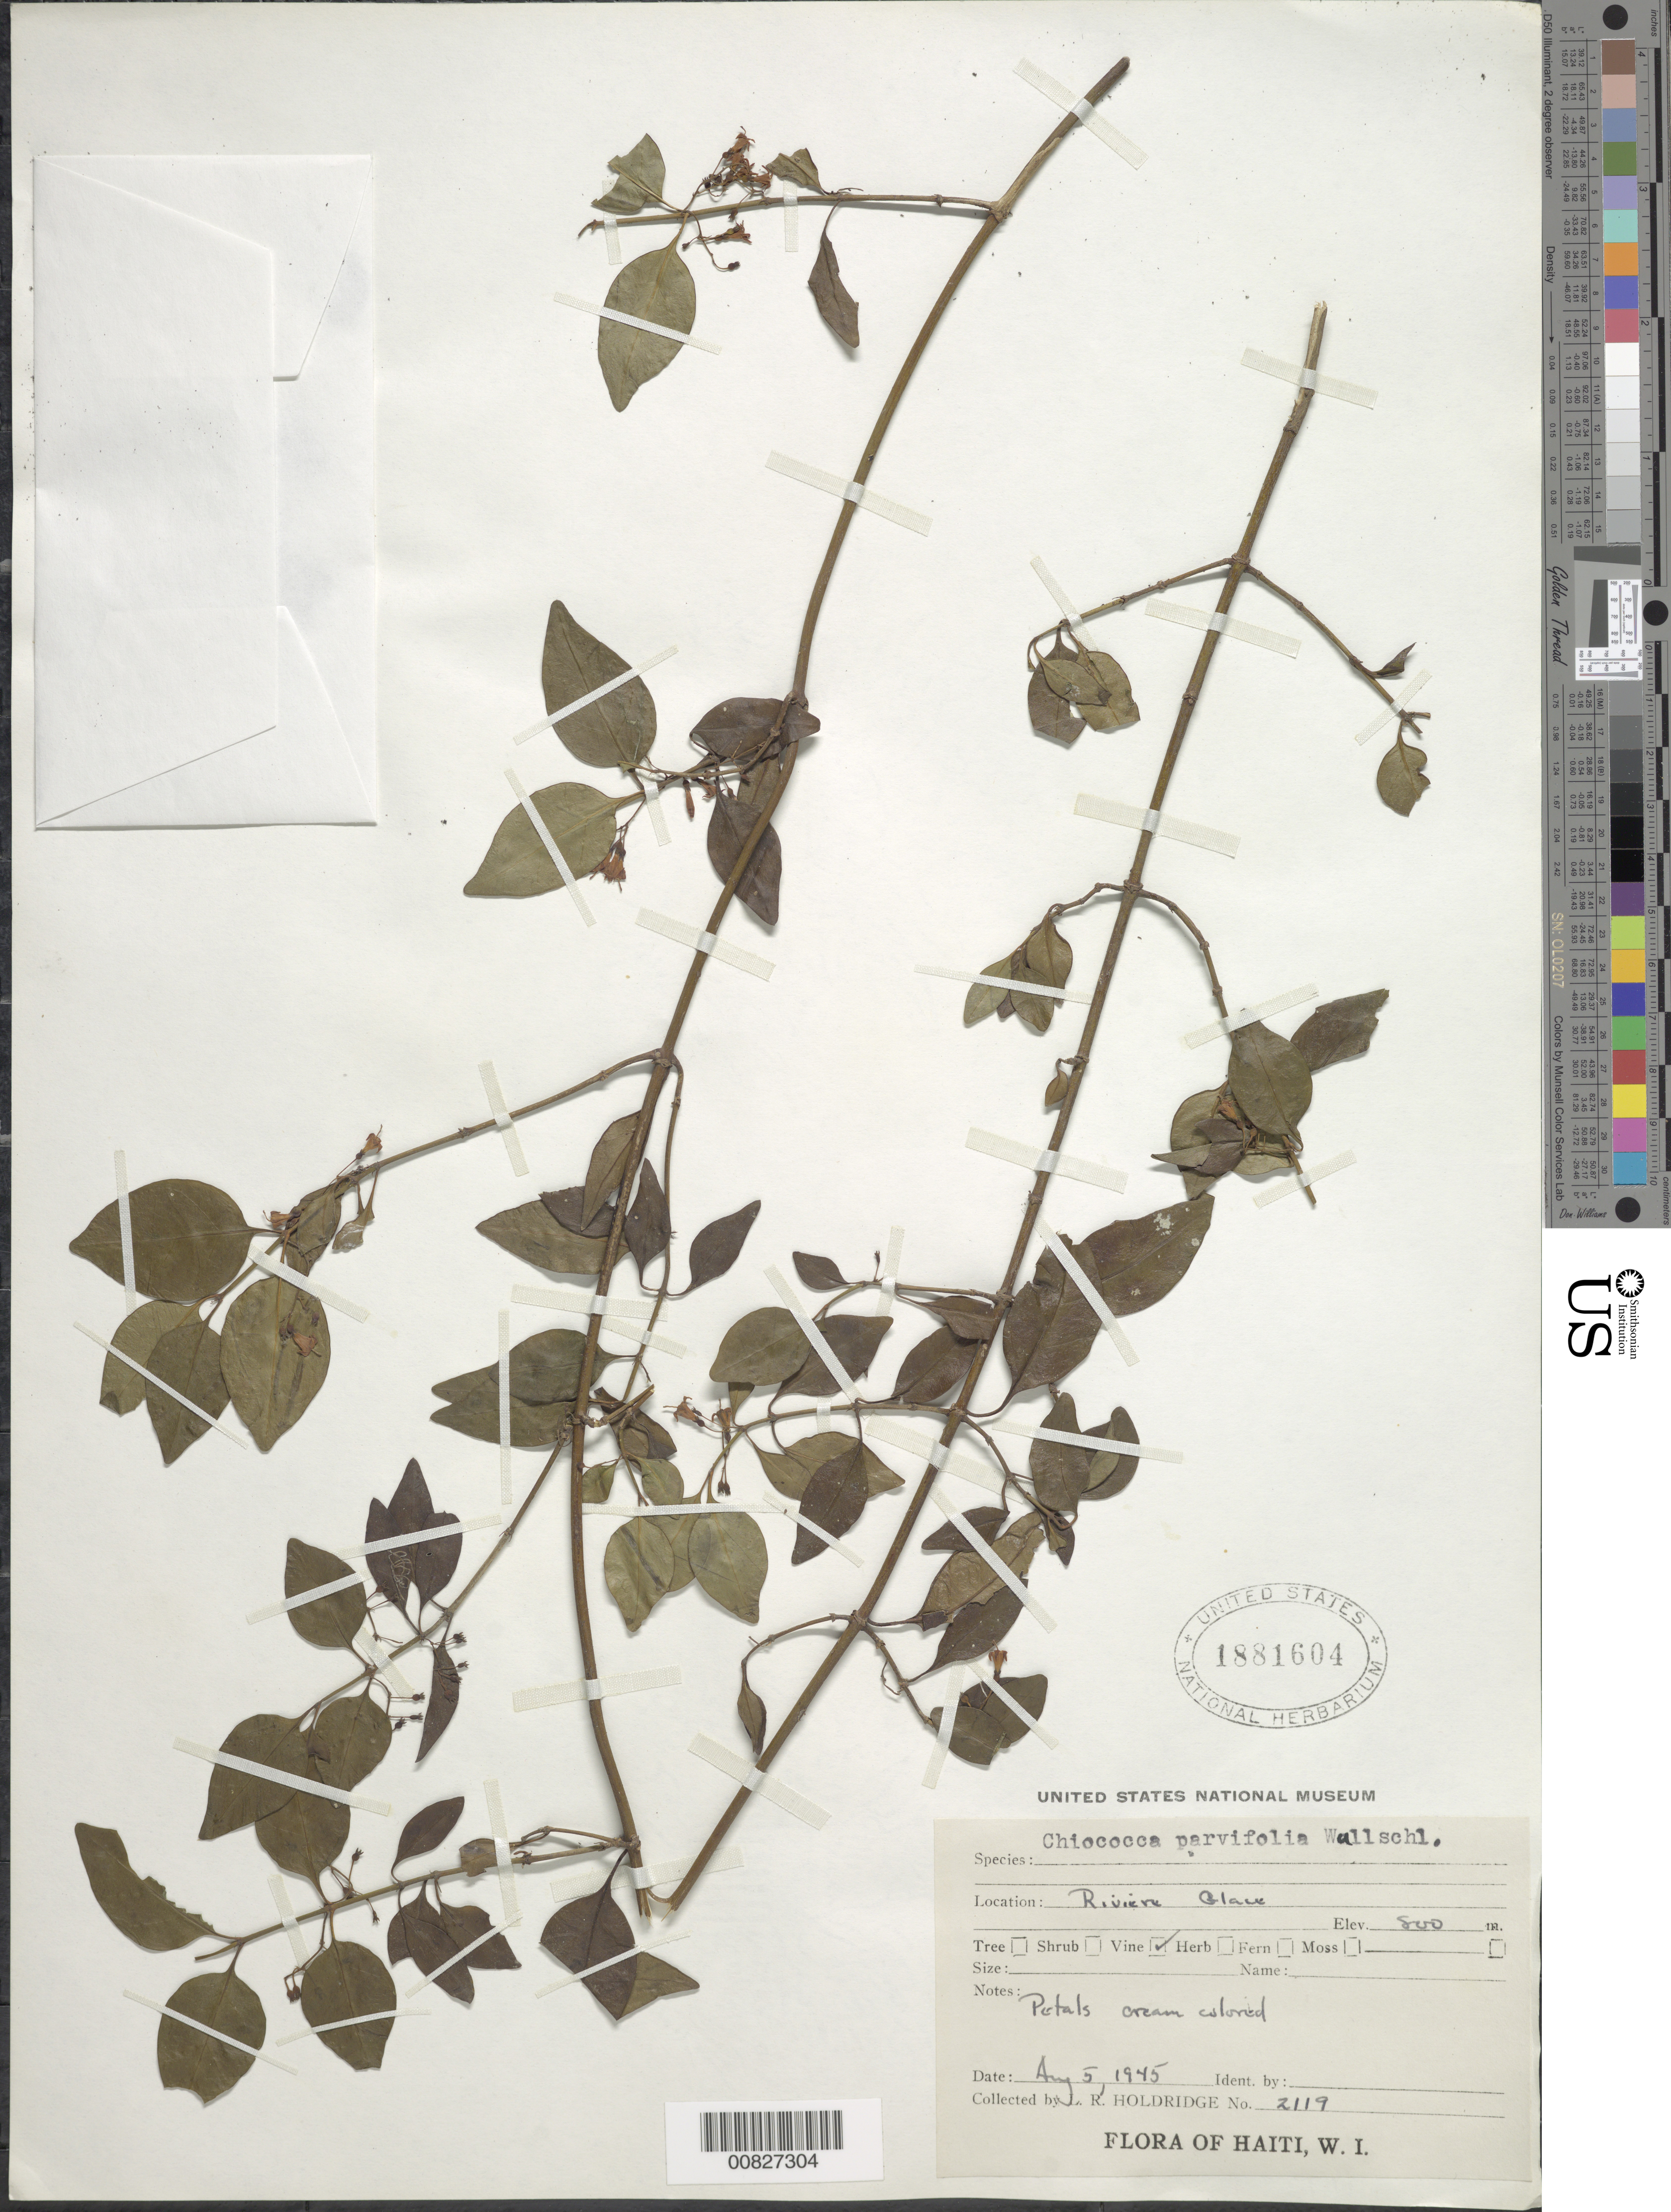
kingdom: Plantae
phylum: Tracheophyta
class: Magnoliopsida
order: Gentianales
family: Rubiaceae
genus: Chiococca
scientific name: Chiococca alba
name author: (L.) Hitchc.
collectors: L. Holdridge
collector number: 2119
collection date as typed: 05 Aug 1945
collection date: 1945-08-05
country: Haiti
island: Hispaniola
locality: Rivière Glace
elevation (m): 800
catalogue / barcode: US 1881604